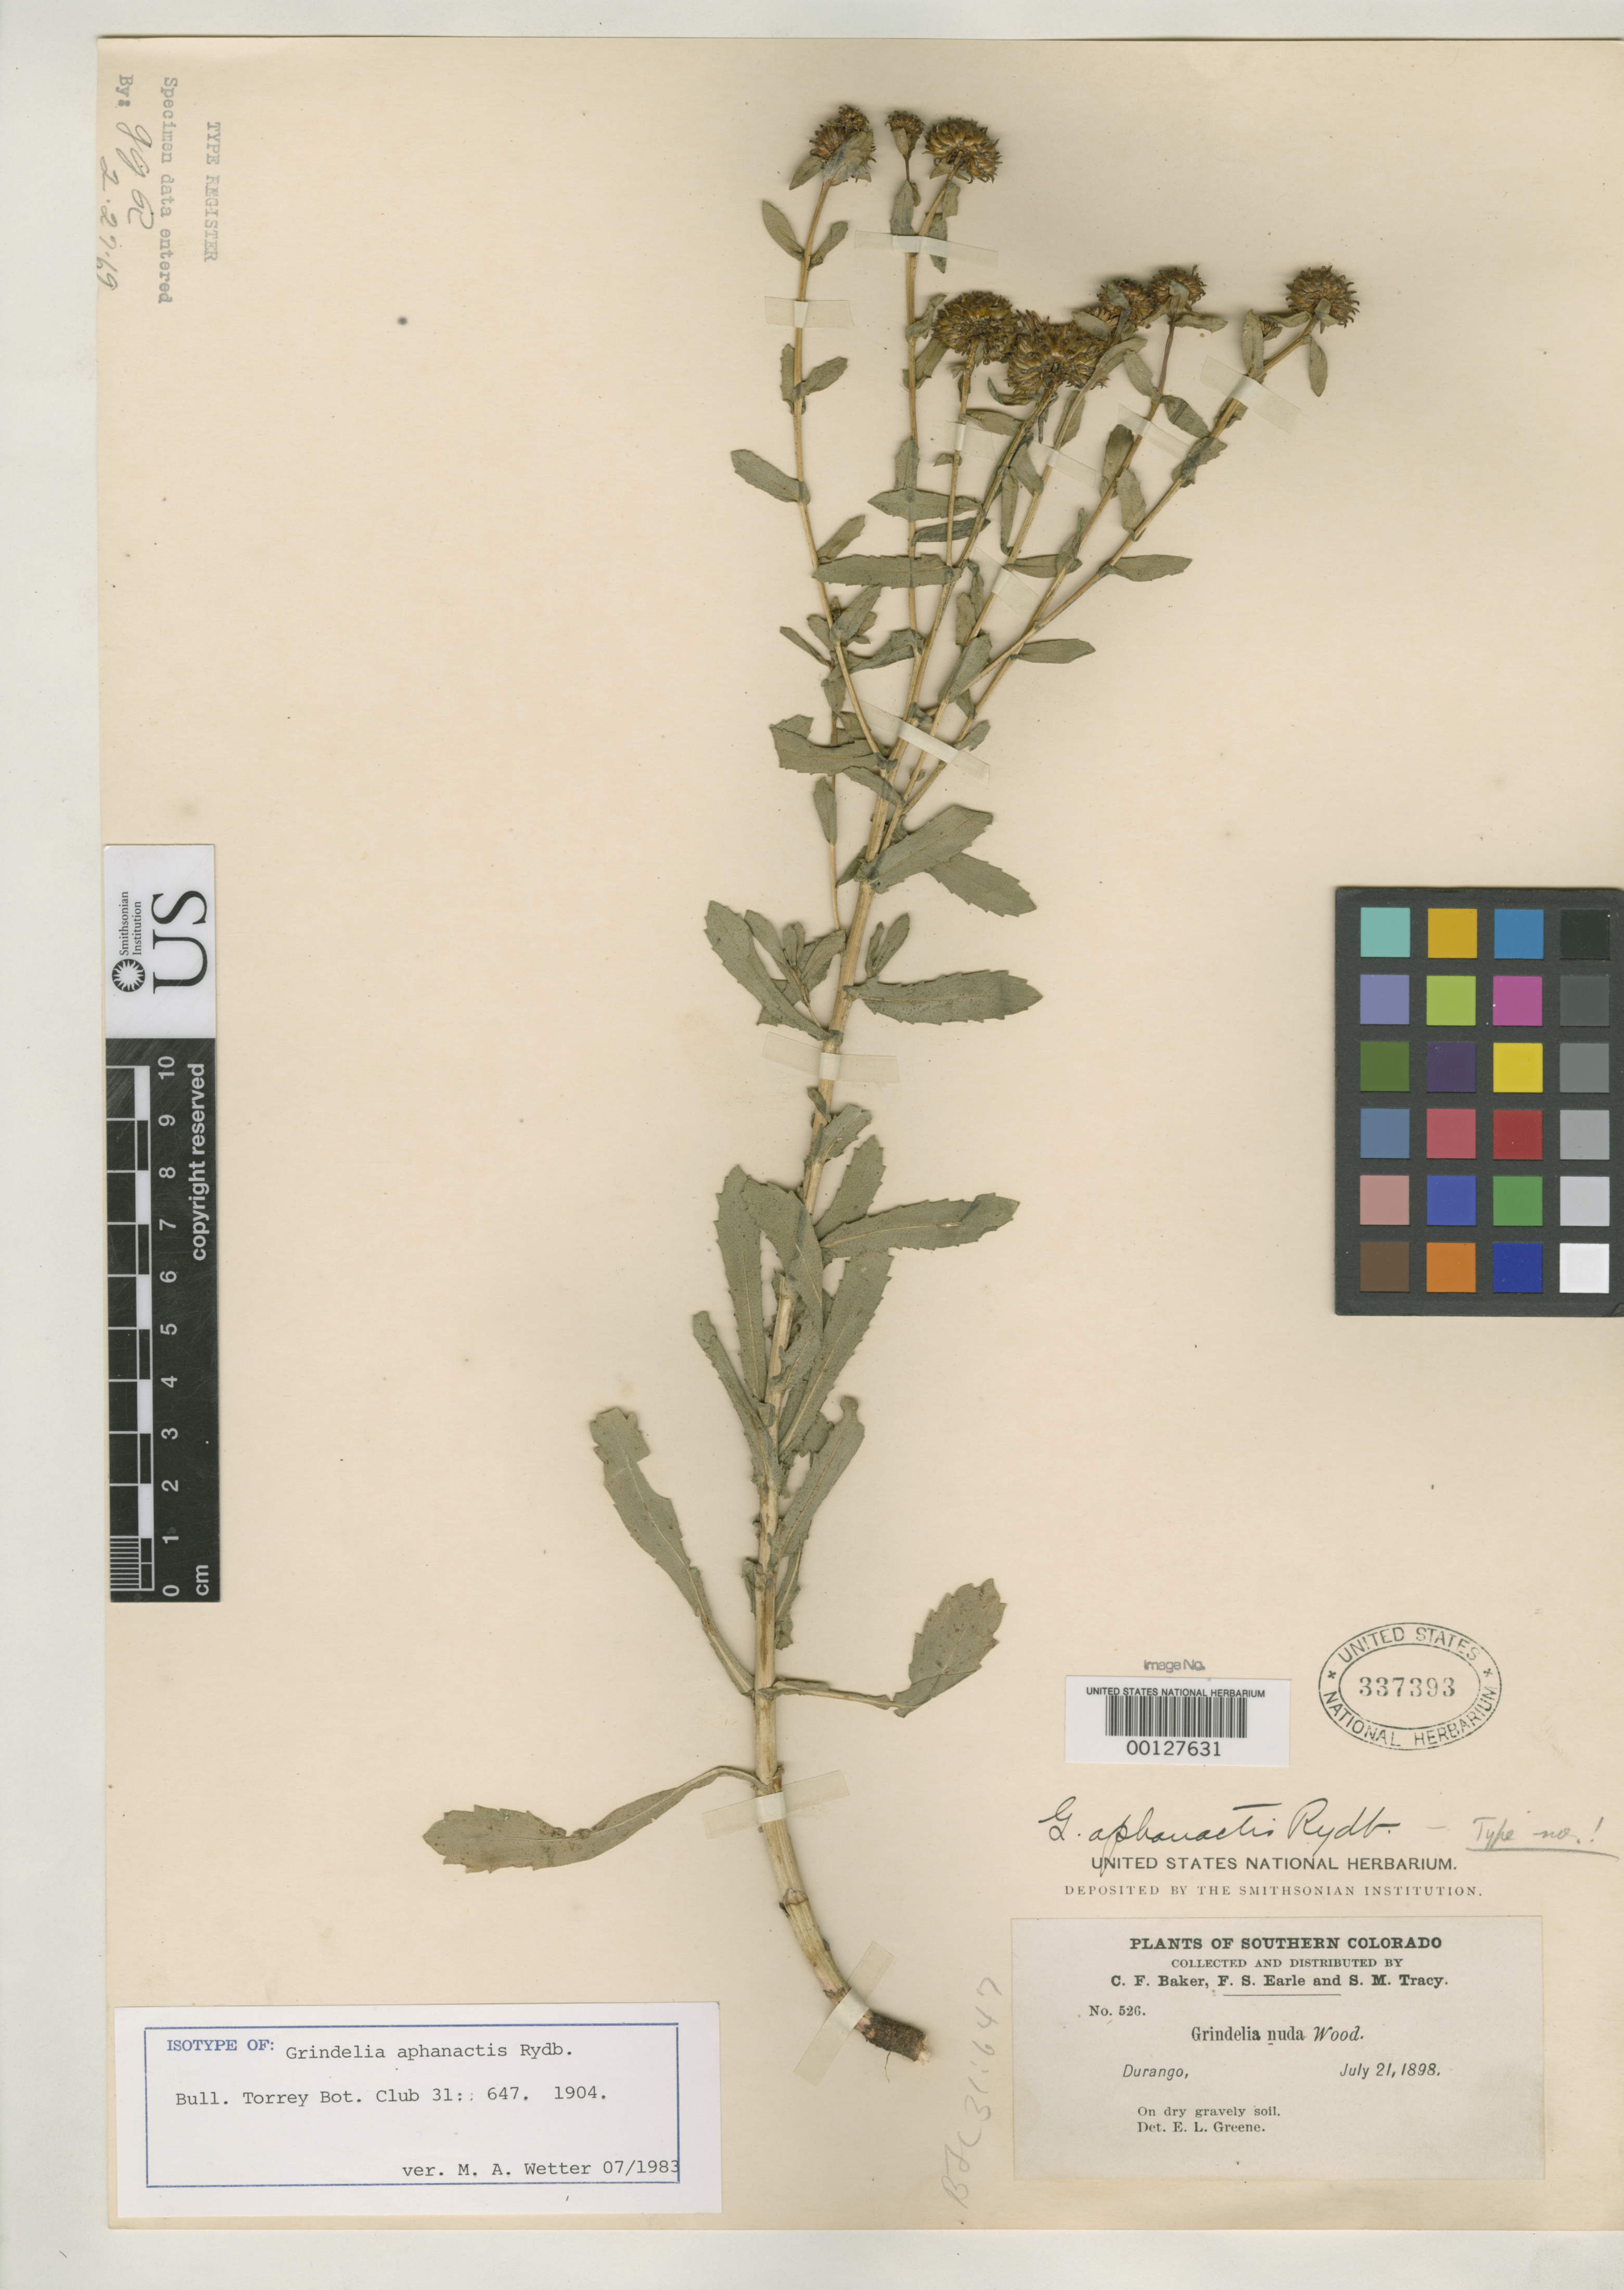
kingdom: Plantae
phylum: Tracheophyta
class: Magnoliopsida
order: Asterales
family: Asteraceae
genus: Grindelia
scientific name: Grindelia aphanactis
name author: Rydb.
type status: Isotype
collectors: C. F. Baker, F. S. Earle & S. M. Tracy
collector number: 526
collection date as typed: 21 Jul 1898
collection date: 1898-07-21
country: United States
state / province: Colorado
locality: Durango.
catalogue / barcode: US 337393